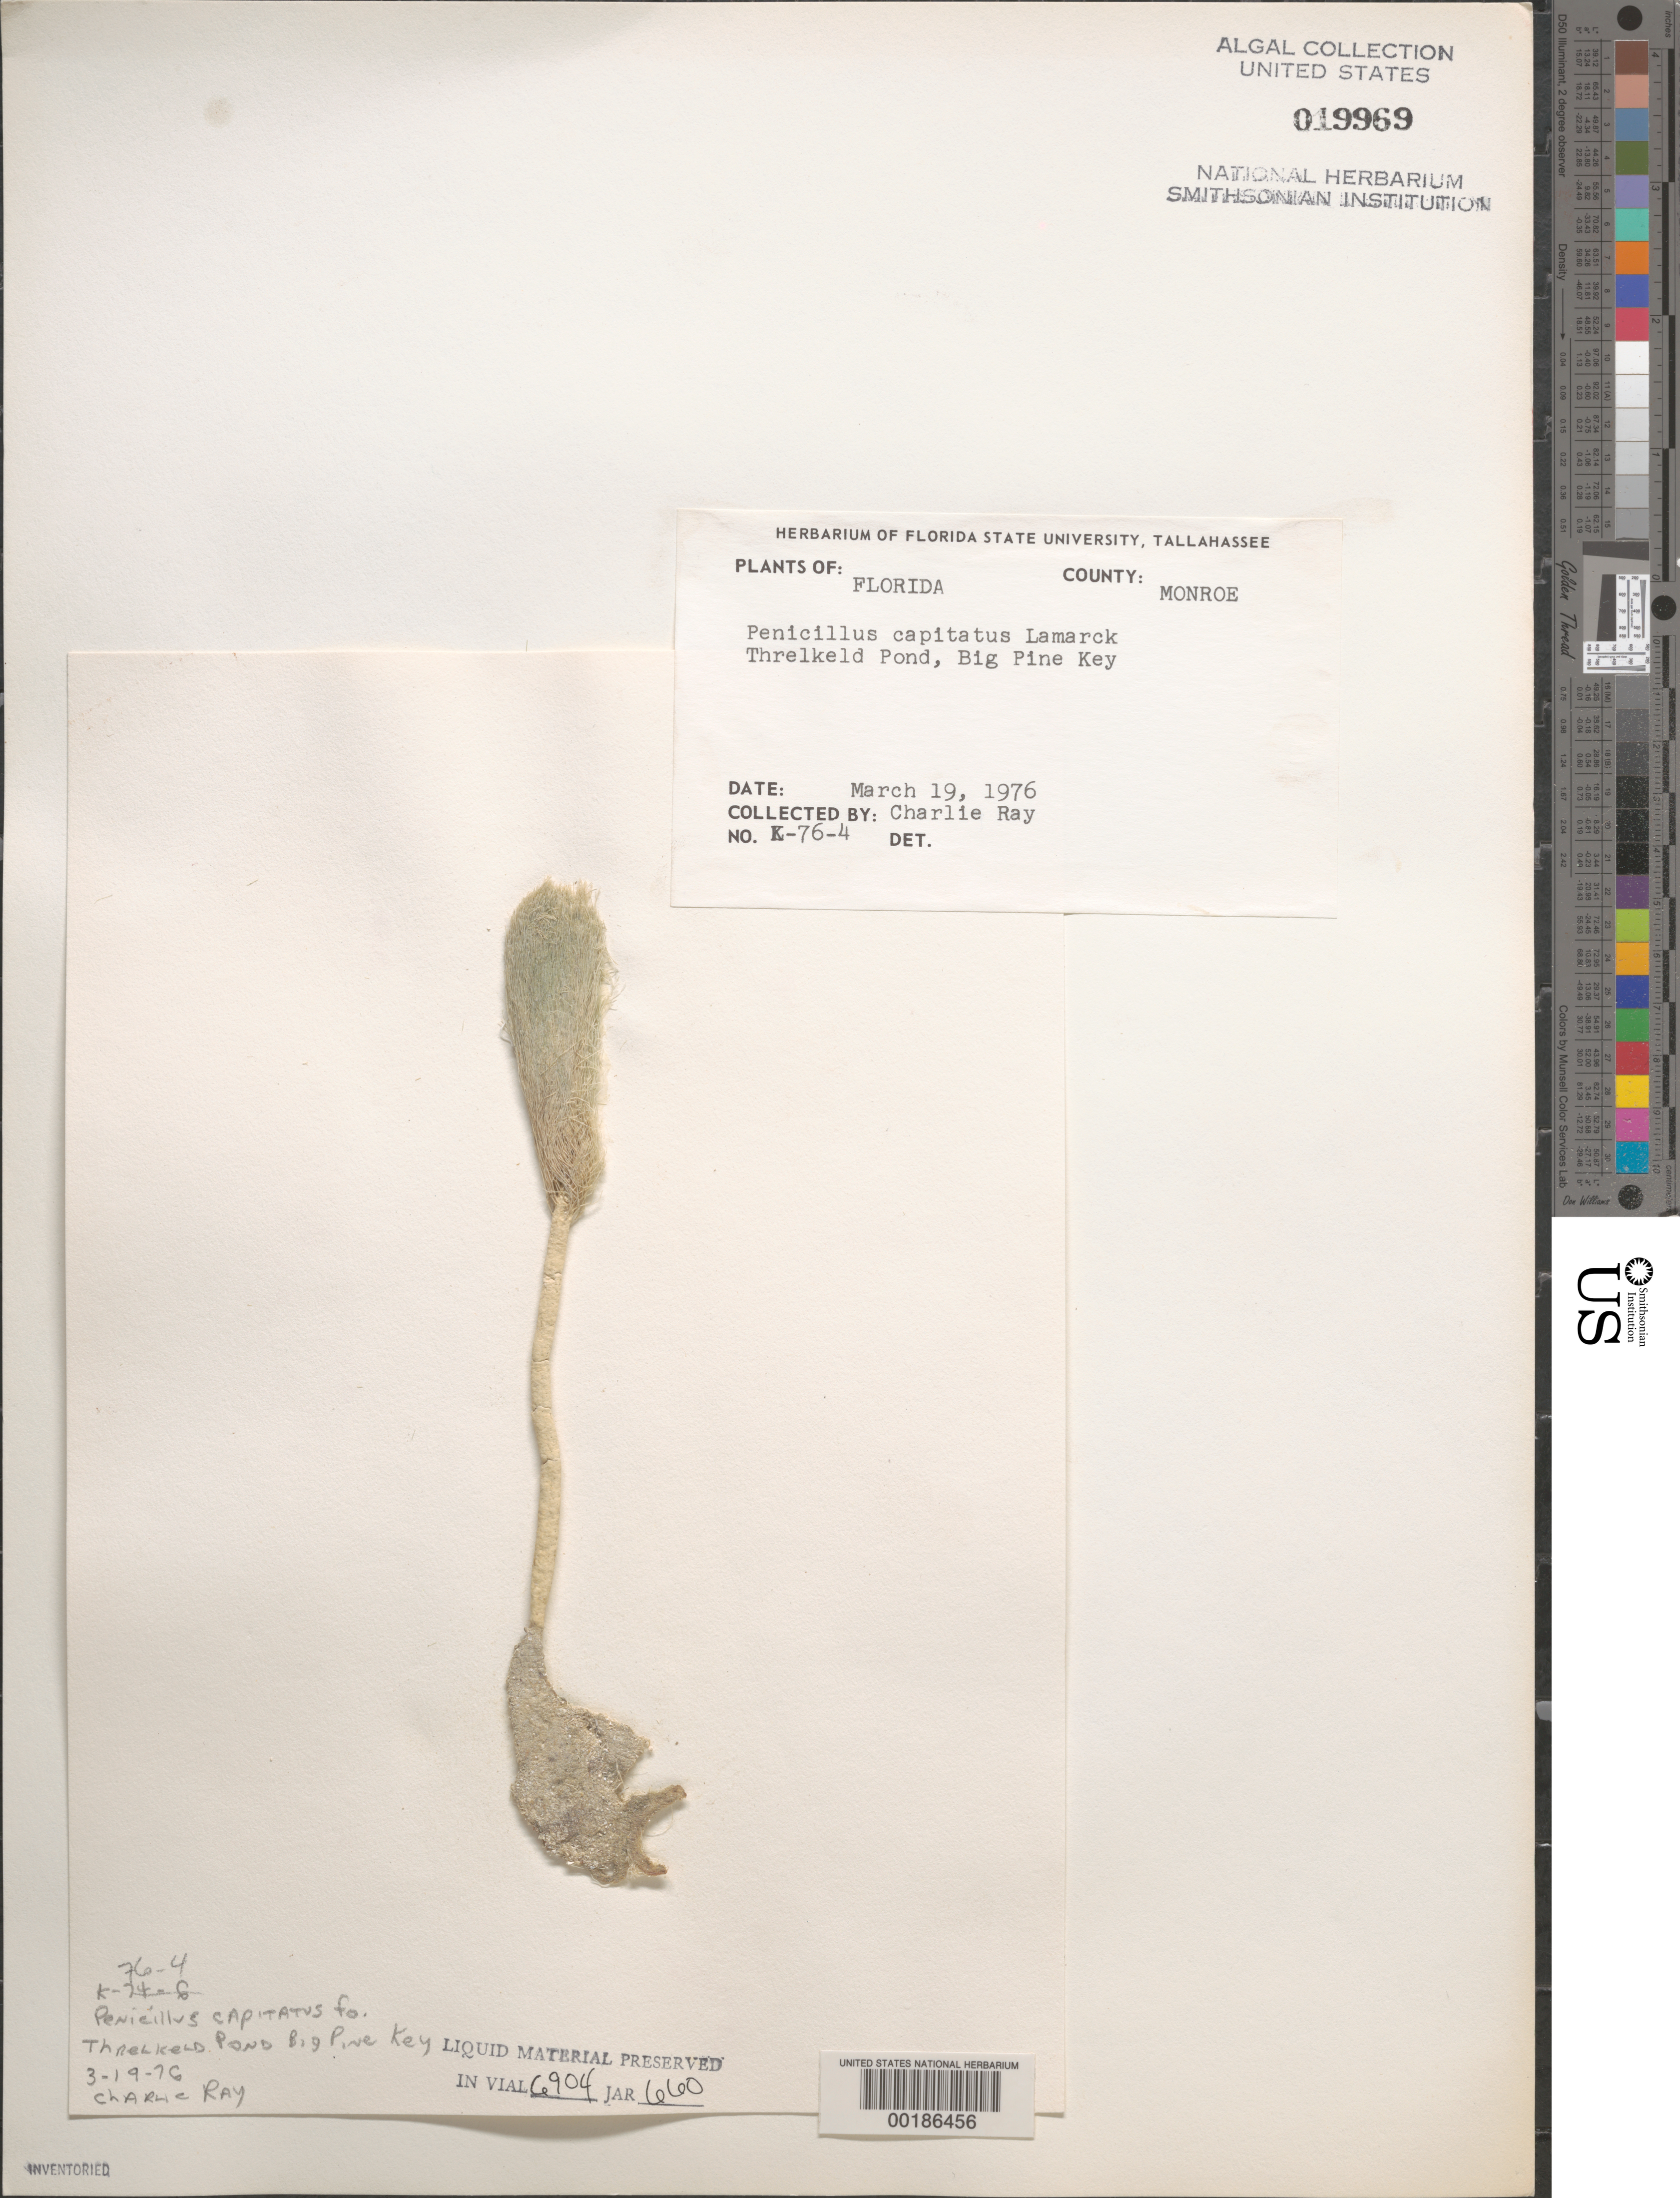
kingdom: Plantae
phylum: Chlorophyta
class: Ulvophyceae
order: Bryopsidales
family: Udoteaceae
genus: Penicillus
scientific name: Penicillus capitatus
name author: Lam.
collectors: C. Ray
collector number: K-76-4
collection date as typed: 19 Mar 1976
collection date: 1976-03-19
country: United States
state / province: Florida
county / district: Monroe County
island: Big Pine Key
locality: Threlkeld Pond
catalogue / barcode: US 19969